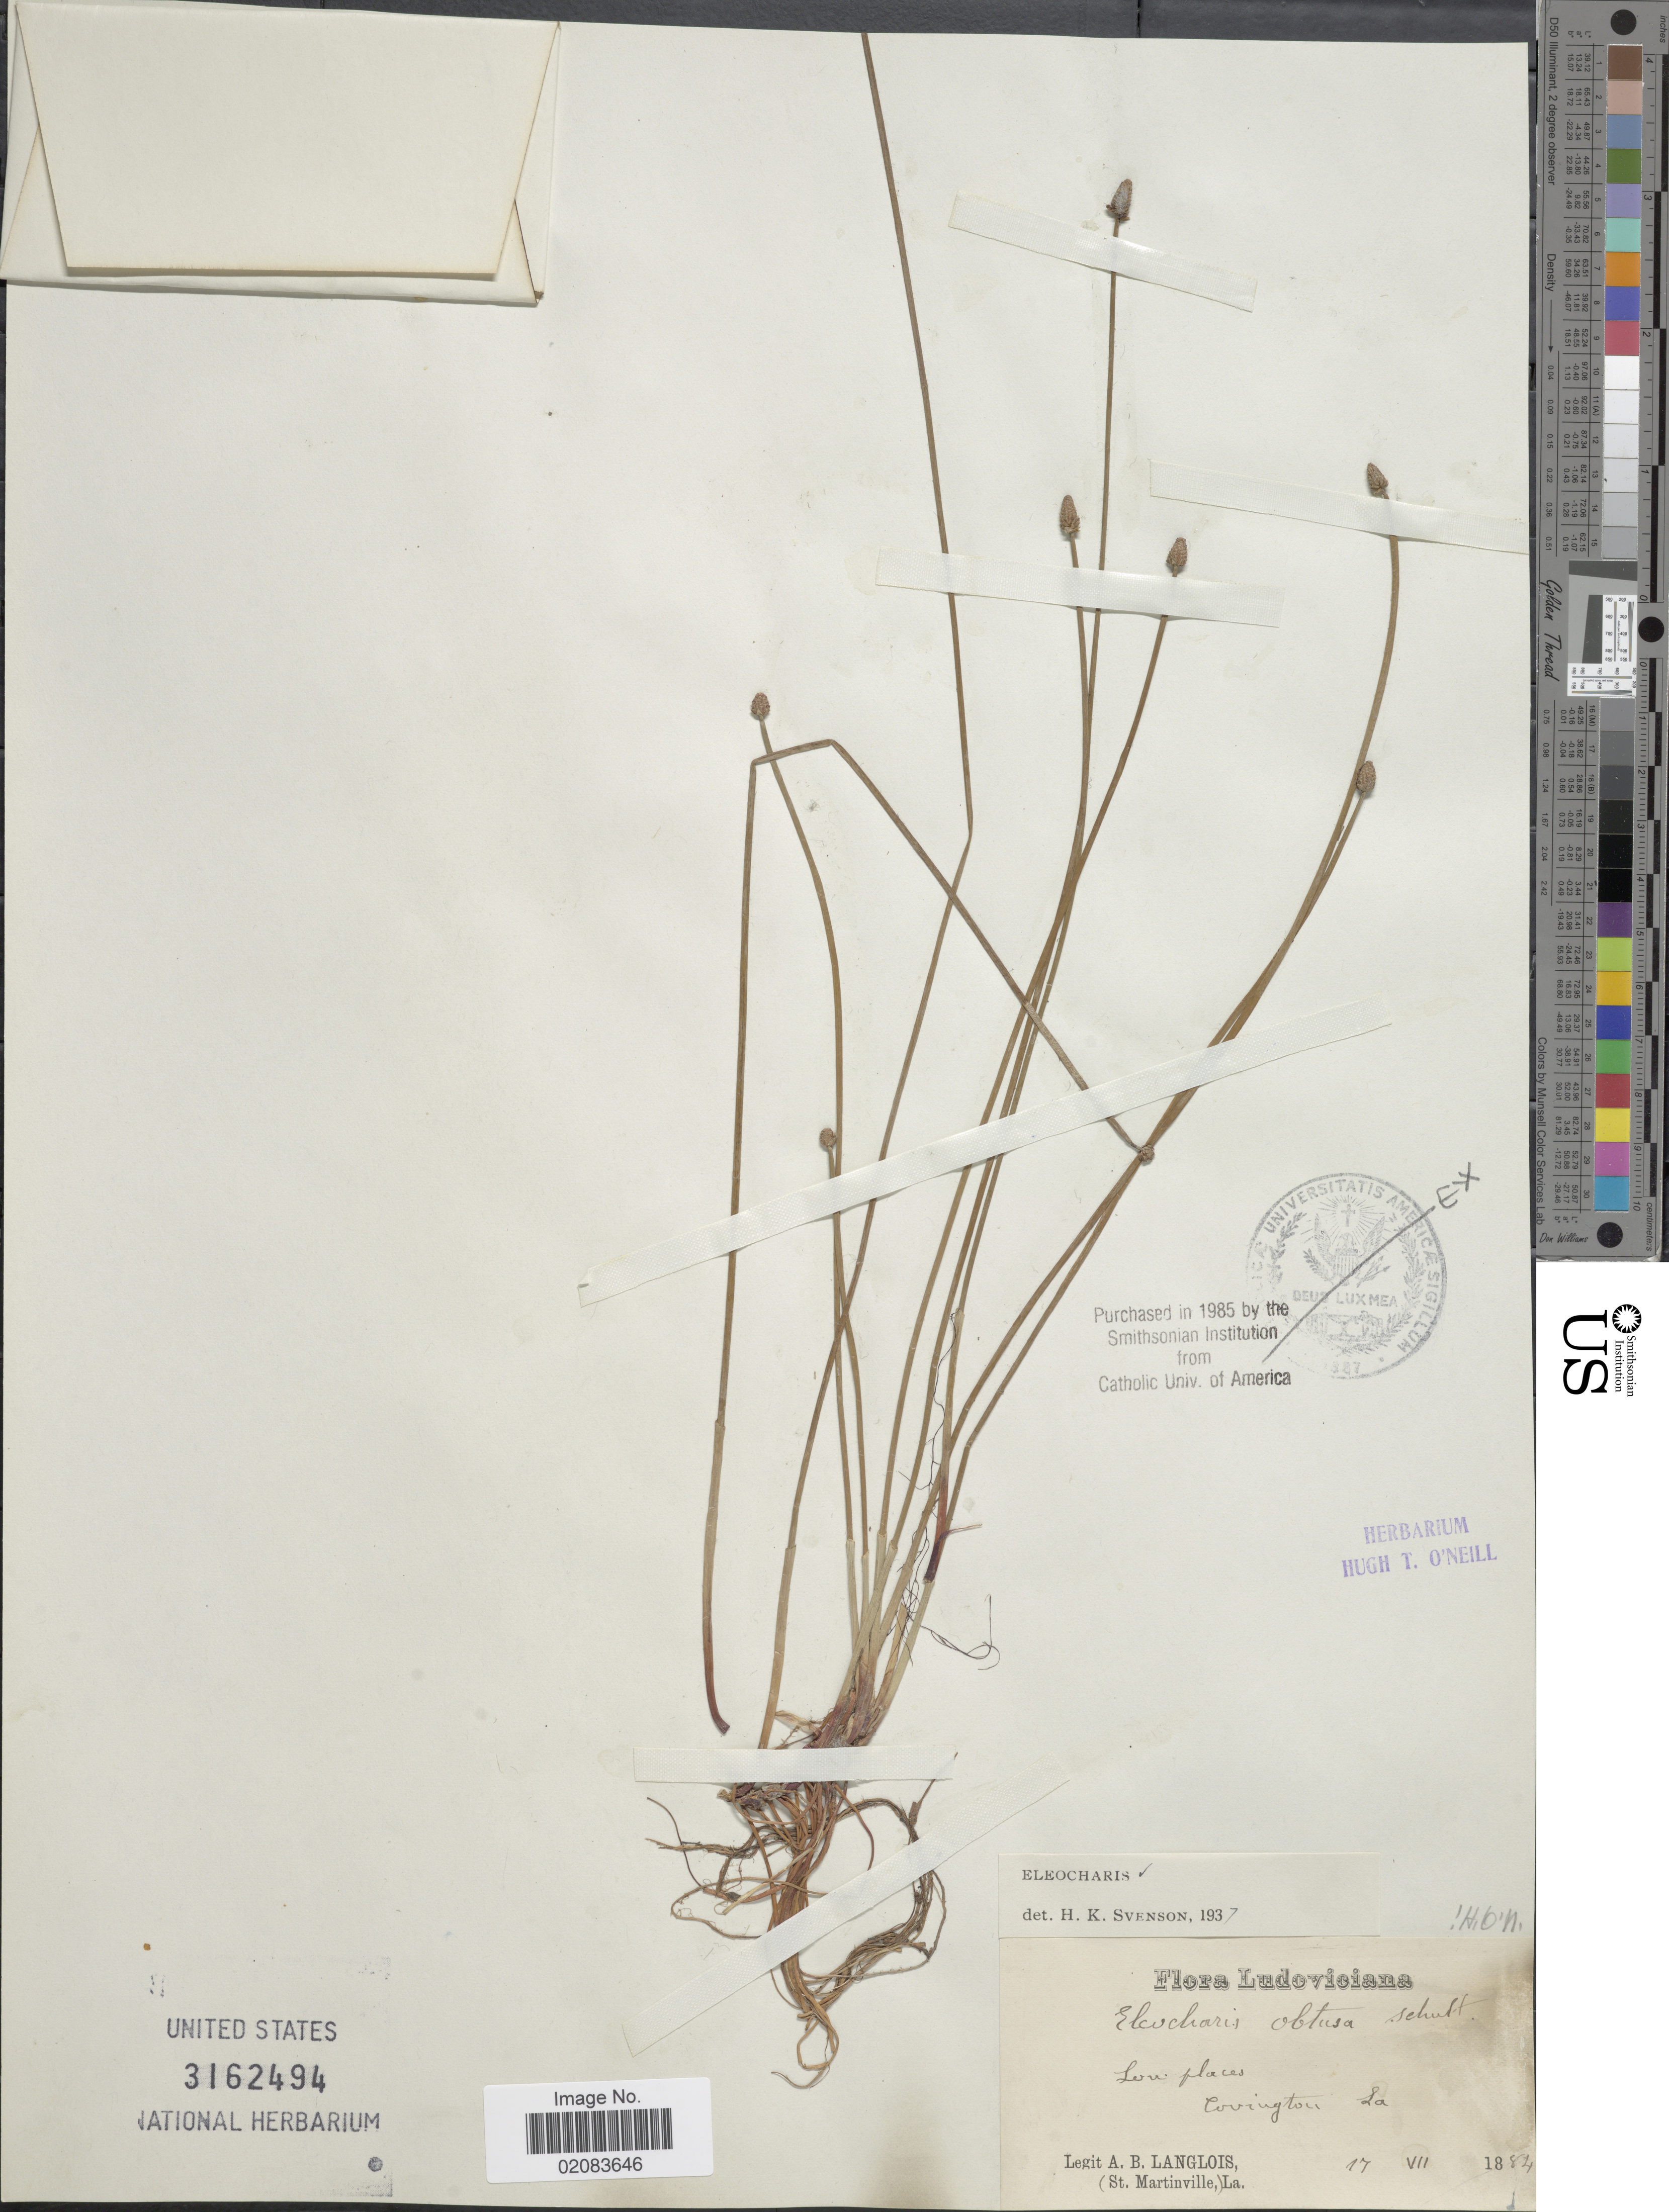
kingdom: Plantae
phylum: Tracheophyta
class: Liliopsida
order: Poales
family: Cyperaceae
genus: Eleocharis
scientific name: Eleocharis obtusa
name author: (Willd.) Schult.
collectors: A. Langlois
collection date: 1884-07-17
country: United States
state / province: Louisiana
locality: Covington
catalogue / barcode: US 3162494